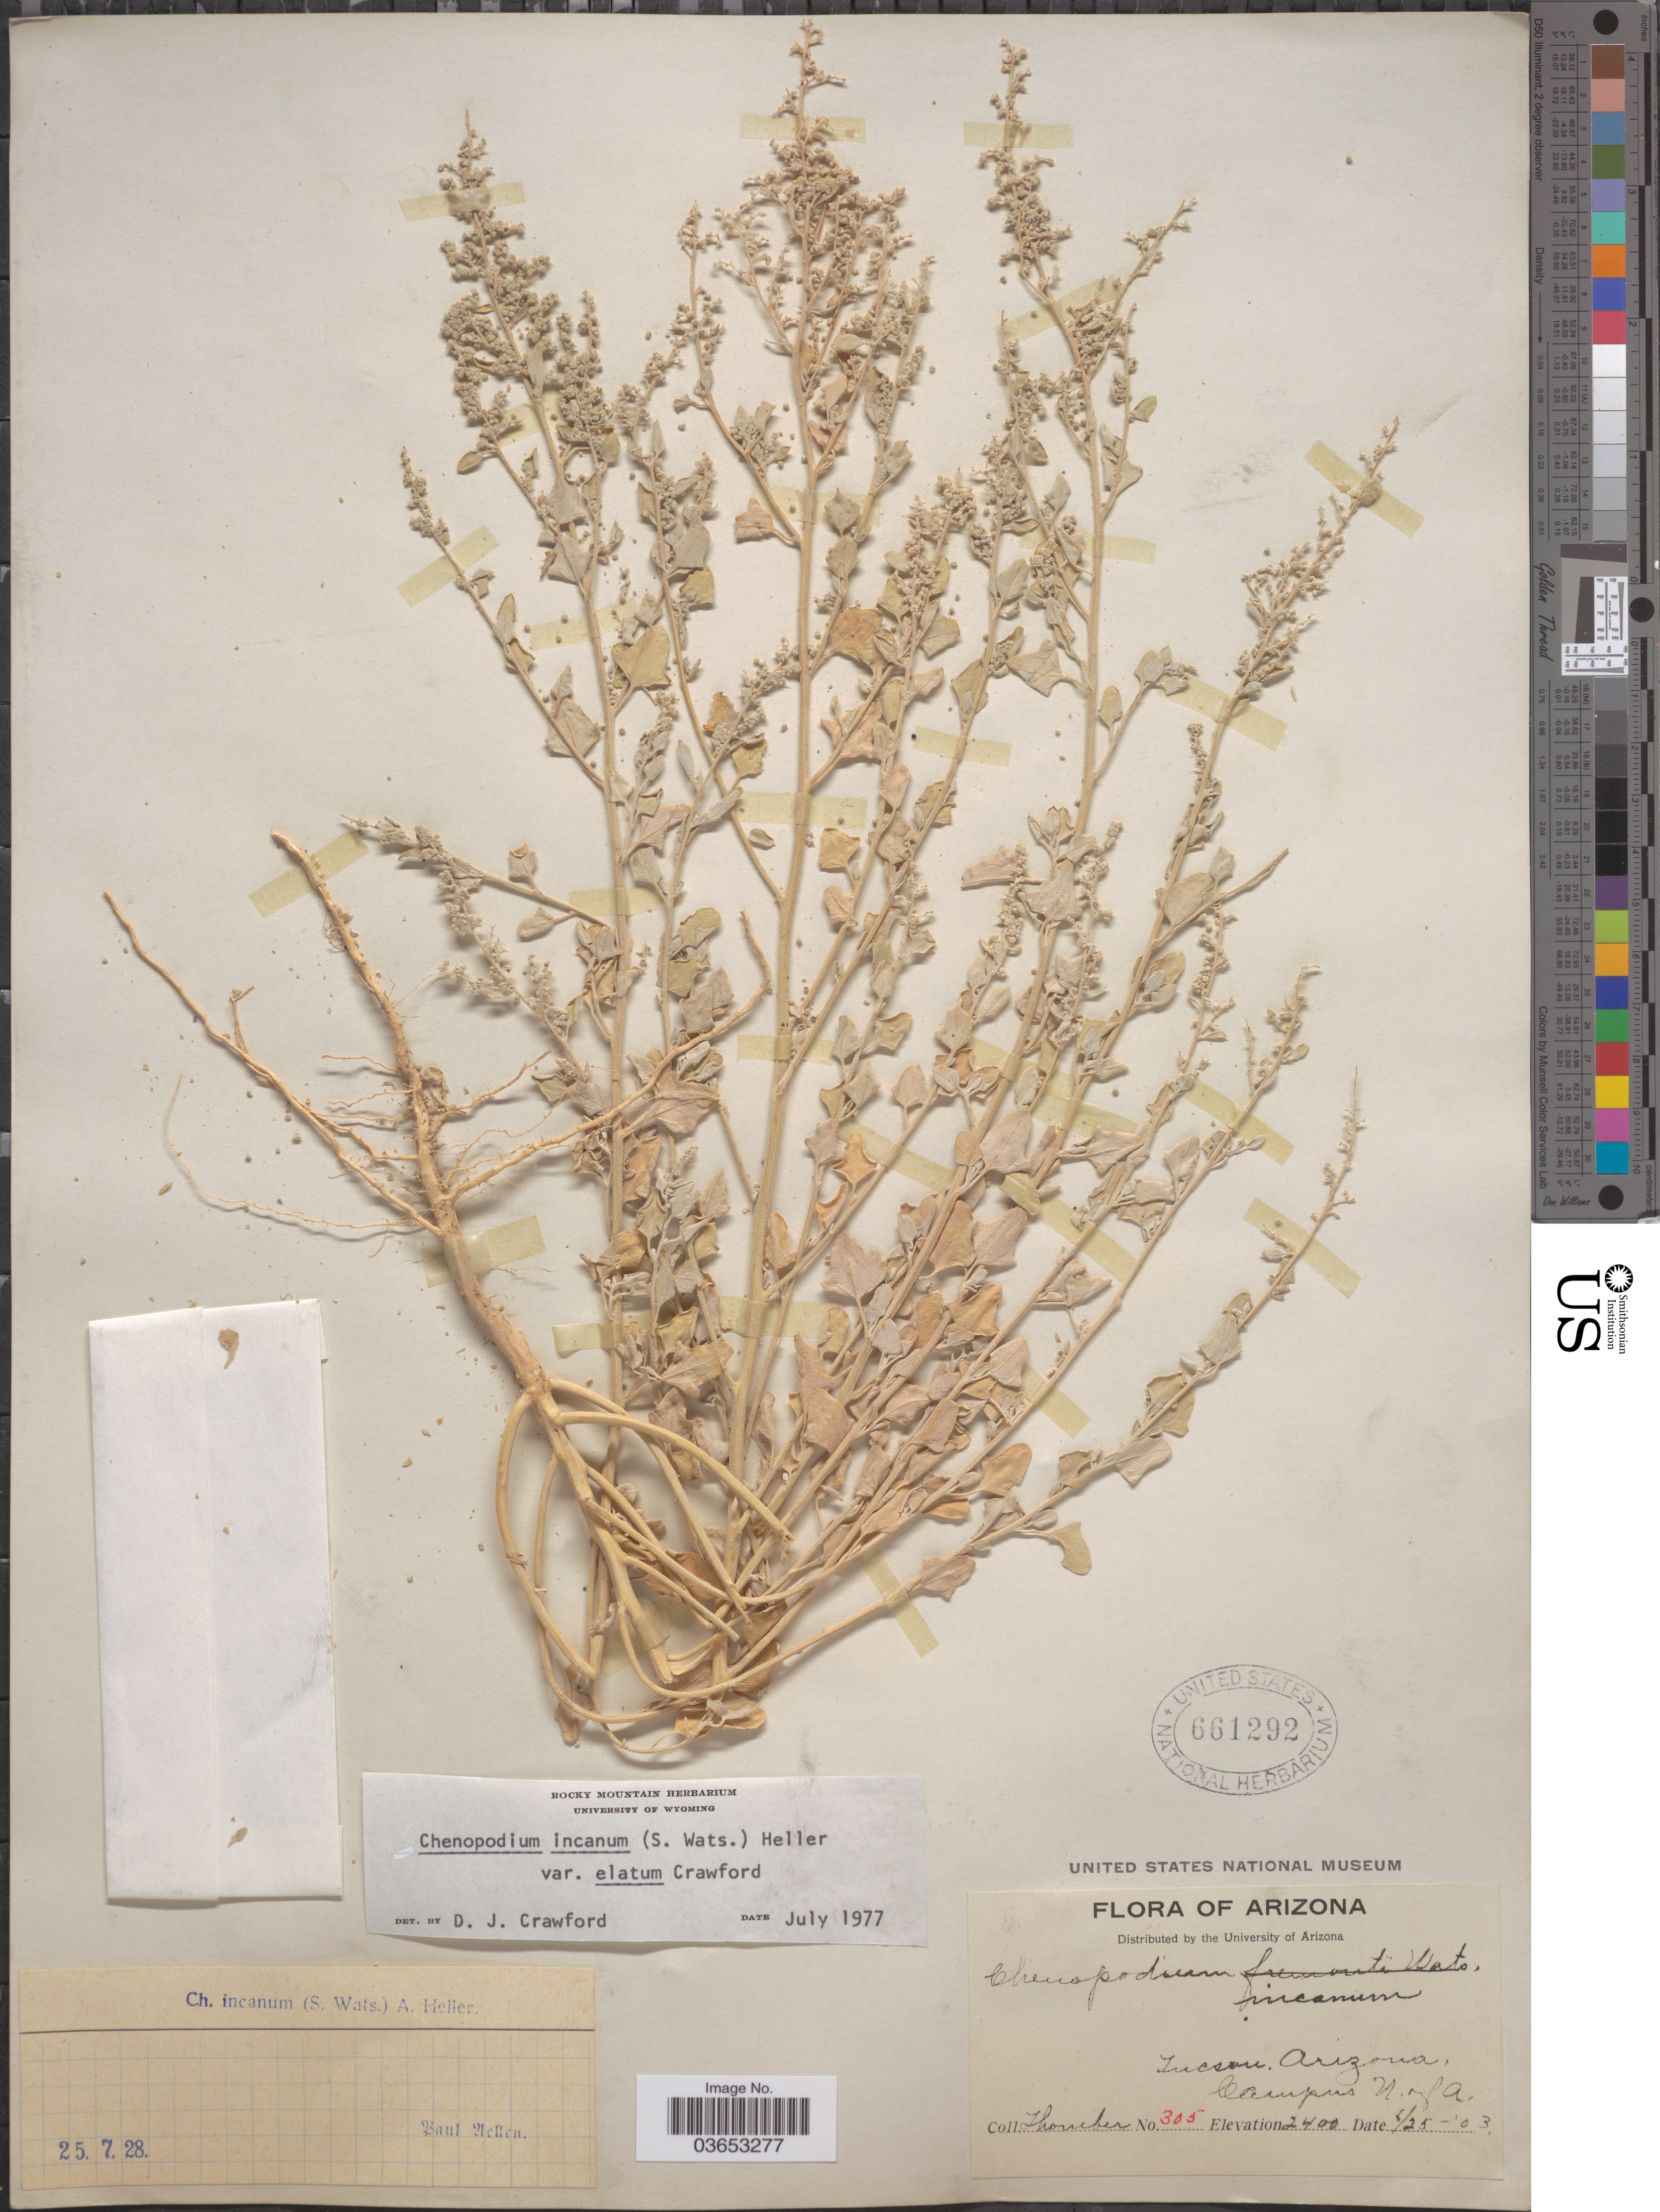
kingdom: Plantae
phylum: Tracheophyta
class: Magnoliopsida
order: Caryophyllales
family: Amaranthaceae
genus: Chenopodium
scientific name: Chenopodium incanum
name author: (S. Watson) A. Heller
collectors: J. Thornber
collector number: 305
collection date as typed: Transcribed d/m/y: 25/6/3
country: United States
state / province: Arizona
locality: Tucson. Campus N. of A.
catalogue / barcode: US 661292